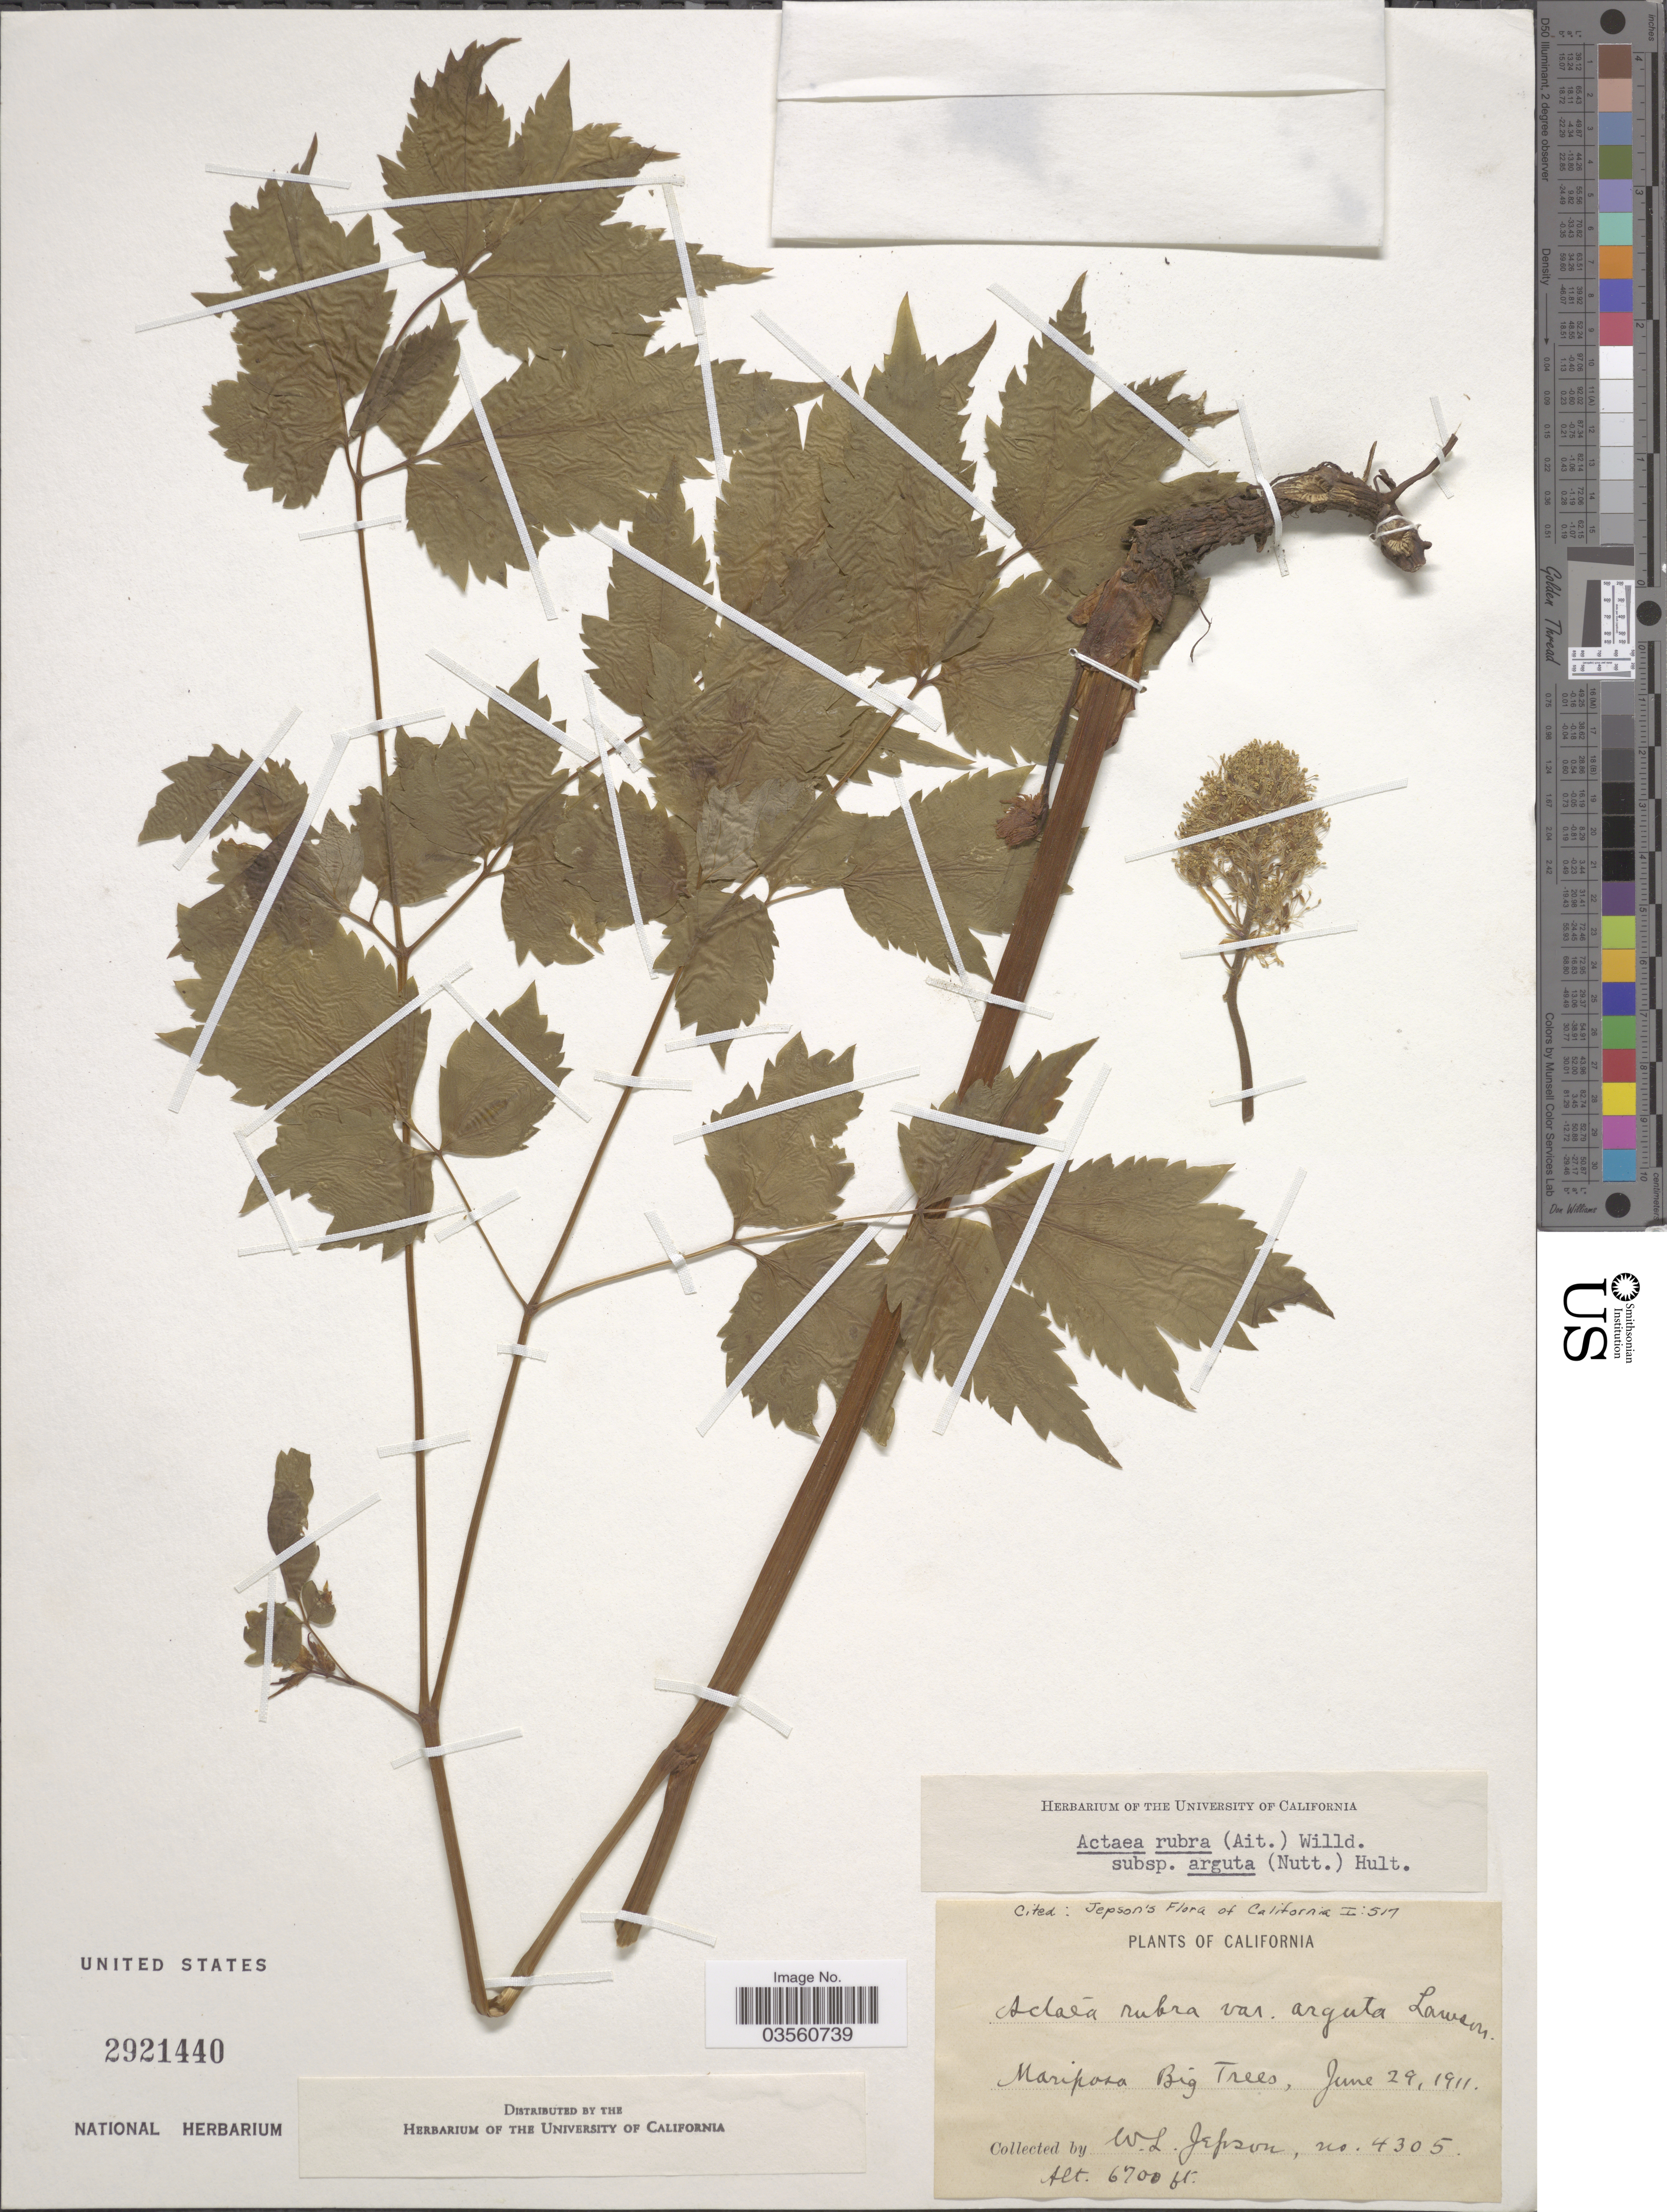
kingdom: Plantae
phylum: Tracheophyta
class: Magnoliopsida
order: Ranunculales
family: Ranunculaceae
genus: Actaea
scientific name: Actaea rubra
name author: (Aiton) Willd.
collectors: W. L. Jepson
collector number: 4305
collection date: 1911-06-29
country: United States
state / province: California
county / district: Mariposa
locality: Mariposa Big Trees.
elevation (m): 2042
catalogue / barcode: US 2921440